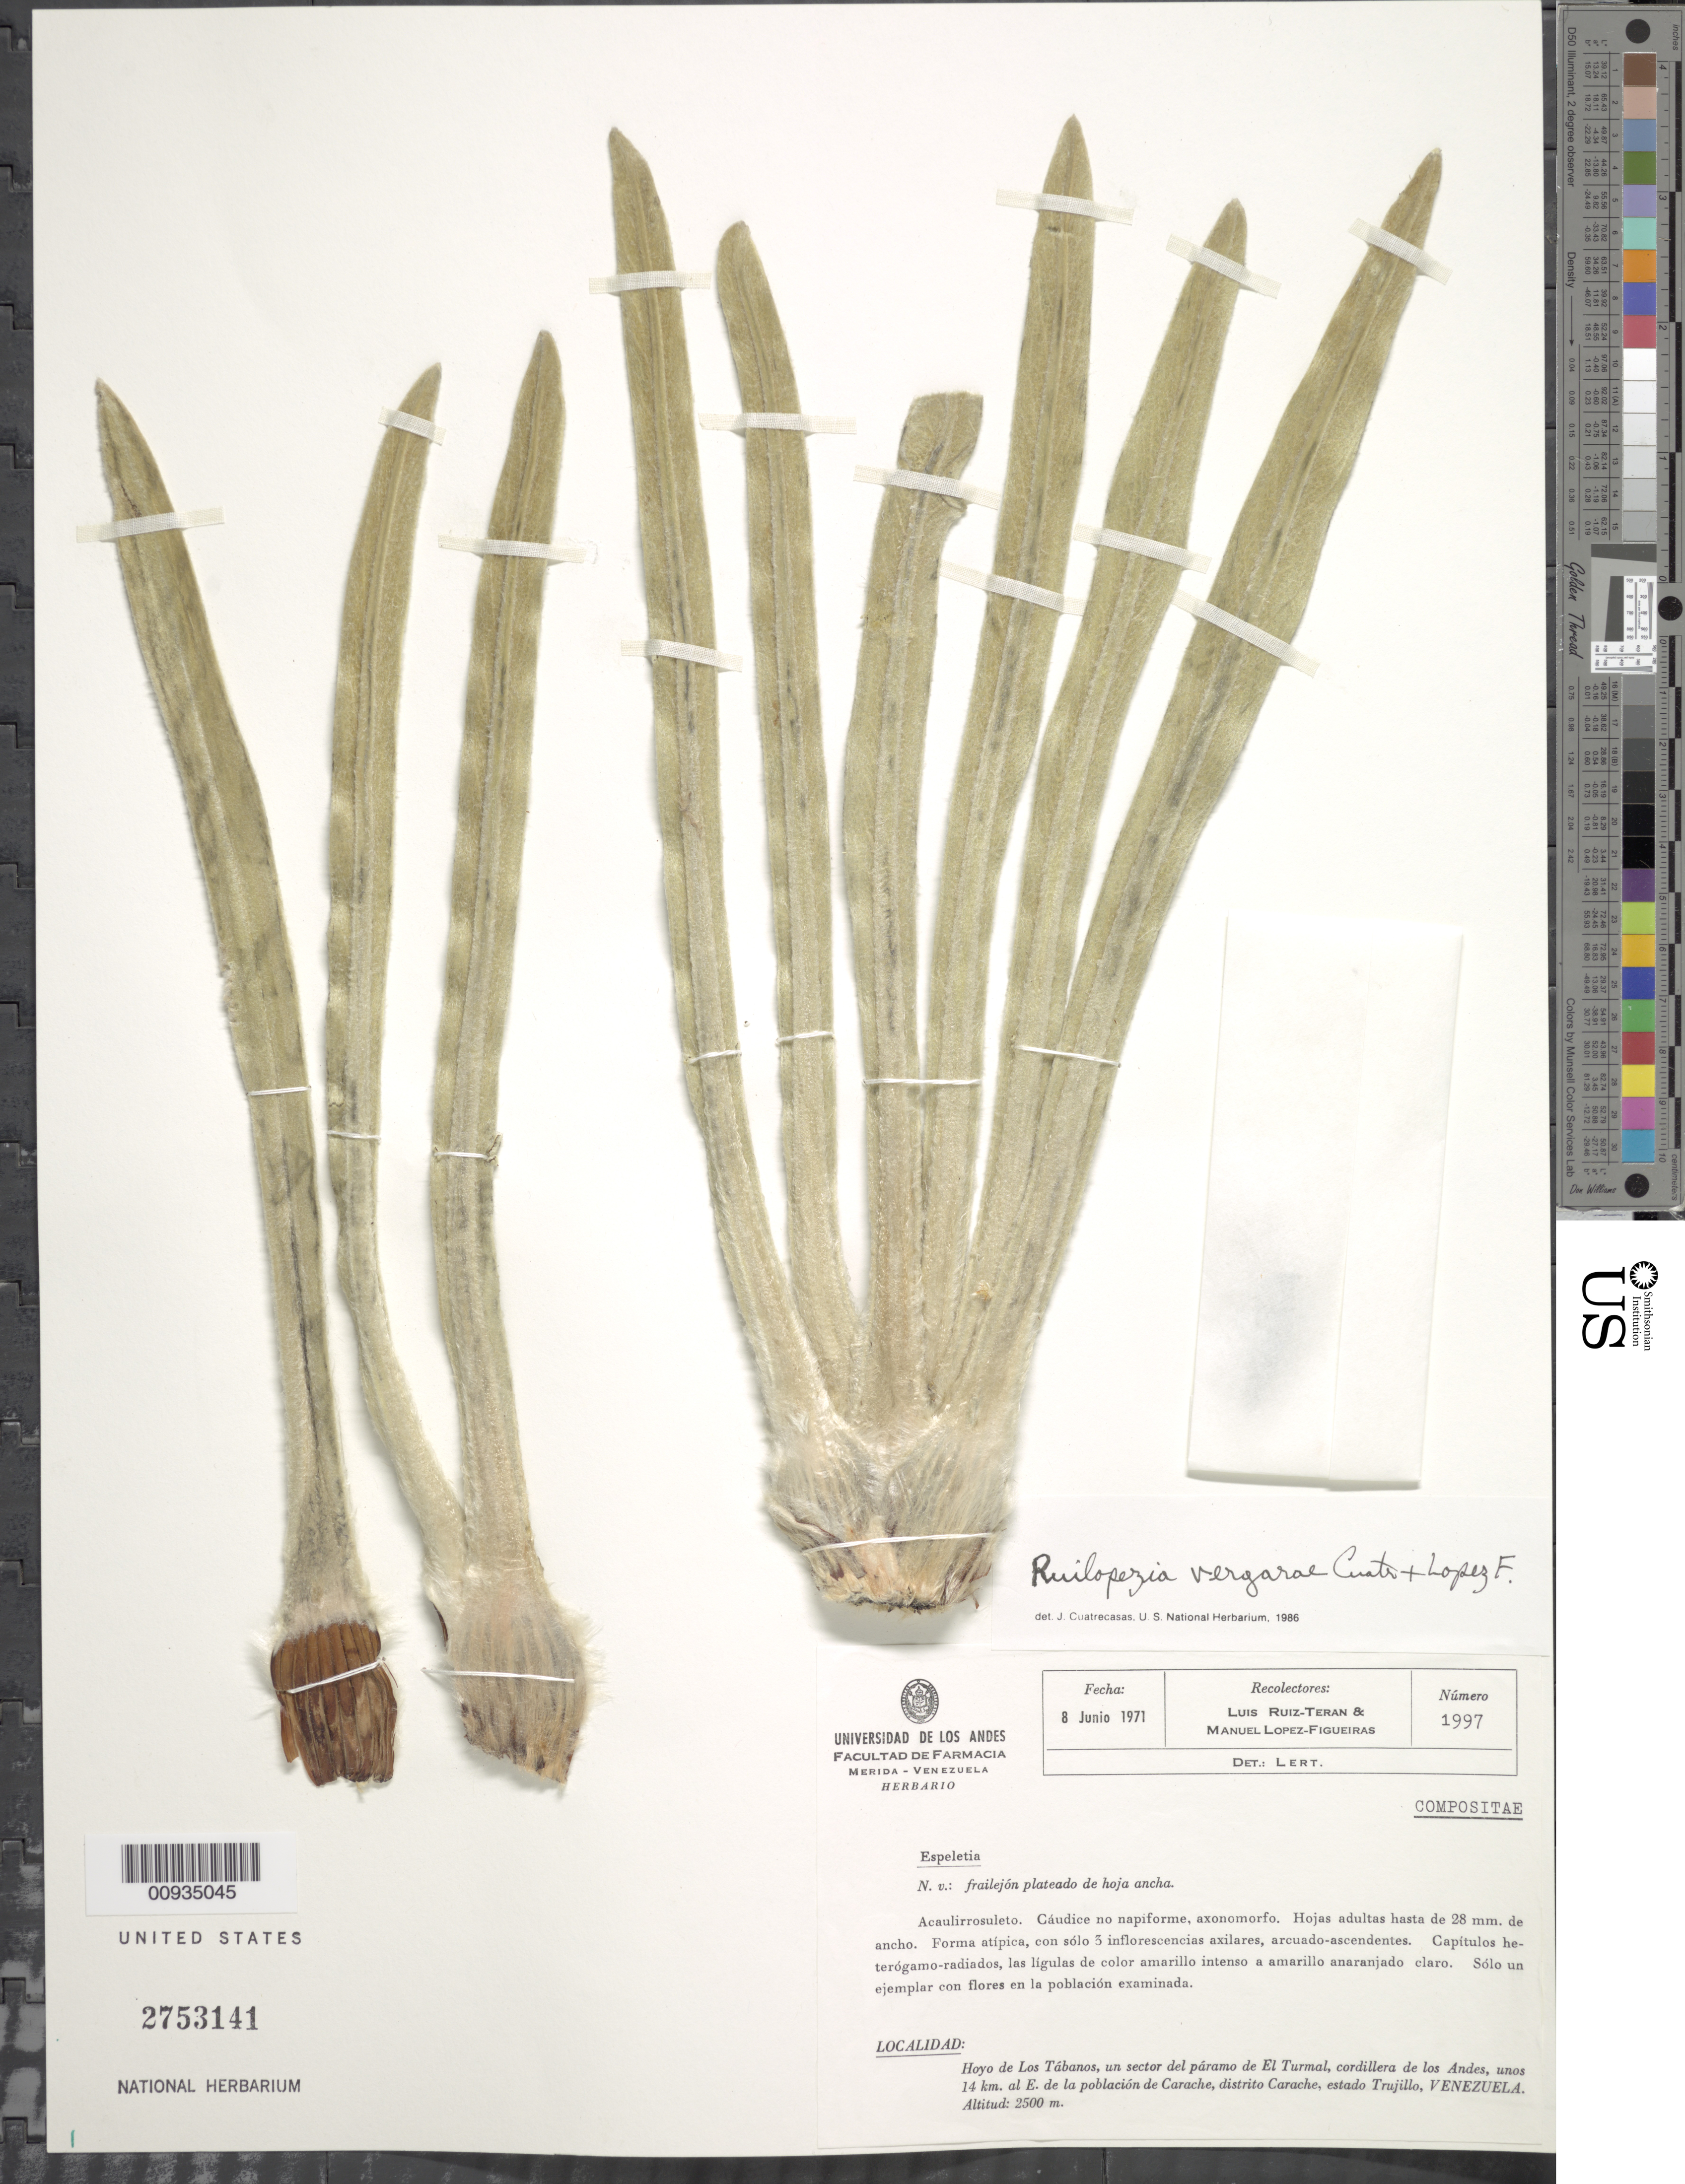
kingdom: Plantae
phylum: Tracheophyta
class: Magnoliopsida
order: Asterales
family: Asteraceae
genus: Ruilopezia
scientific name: Ruilopezia vergarae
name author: Cuatrec. & López Fig.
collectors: L. Teran & M. López Figueiras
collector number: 1997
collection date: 1971-06-08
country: Venezuela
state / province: Trujillo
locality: Hoyo de Los Tabanos, un sector del paramo de El Turmal, Cordillera de Los Andes, unos 14 km al E de la poblacion de Carache, Distrito Carache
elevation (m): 2500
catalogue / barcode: US 2753141